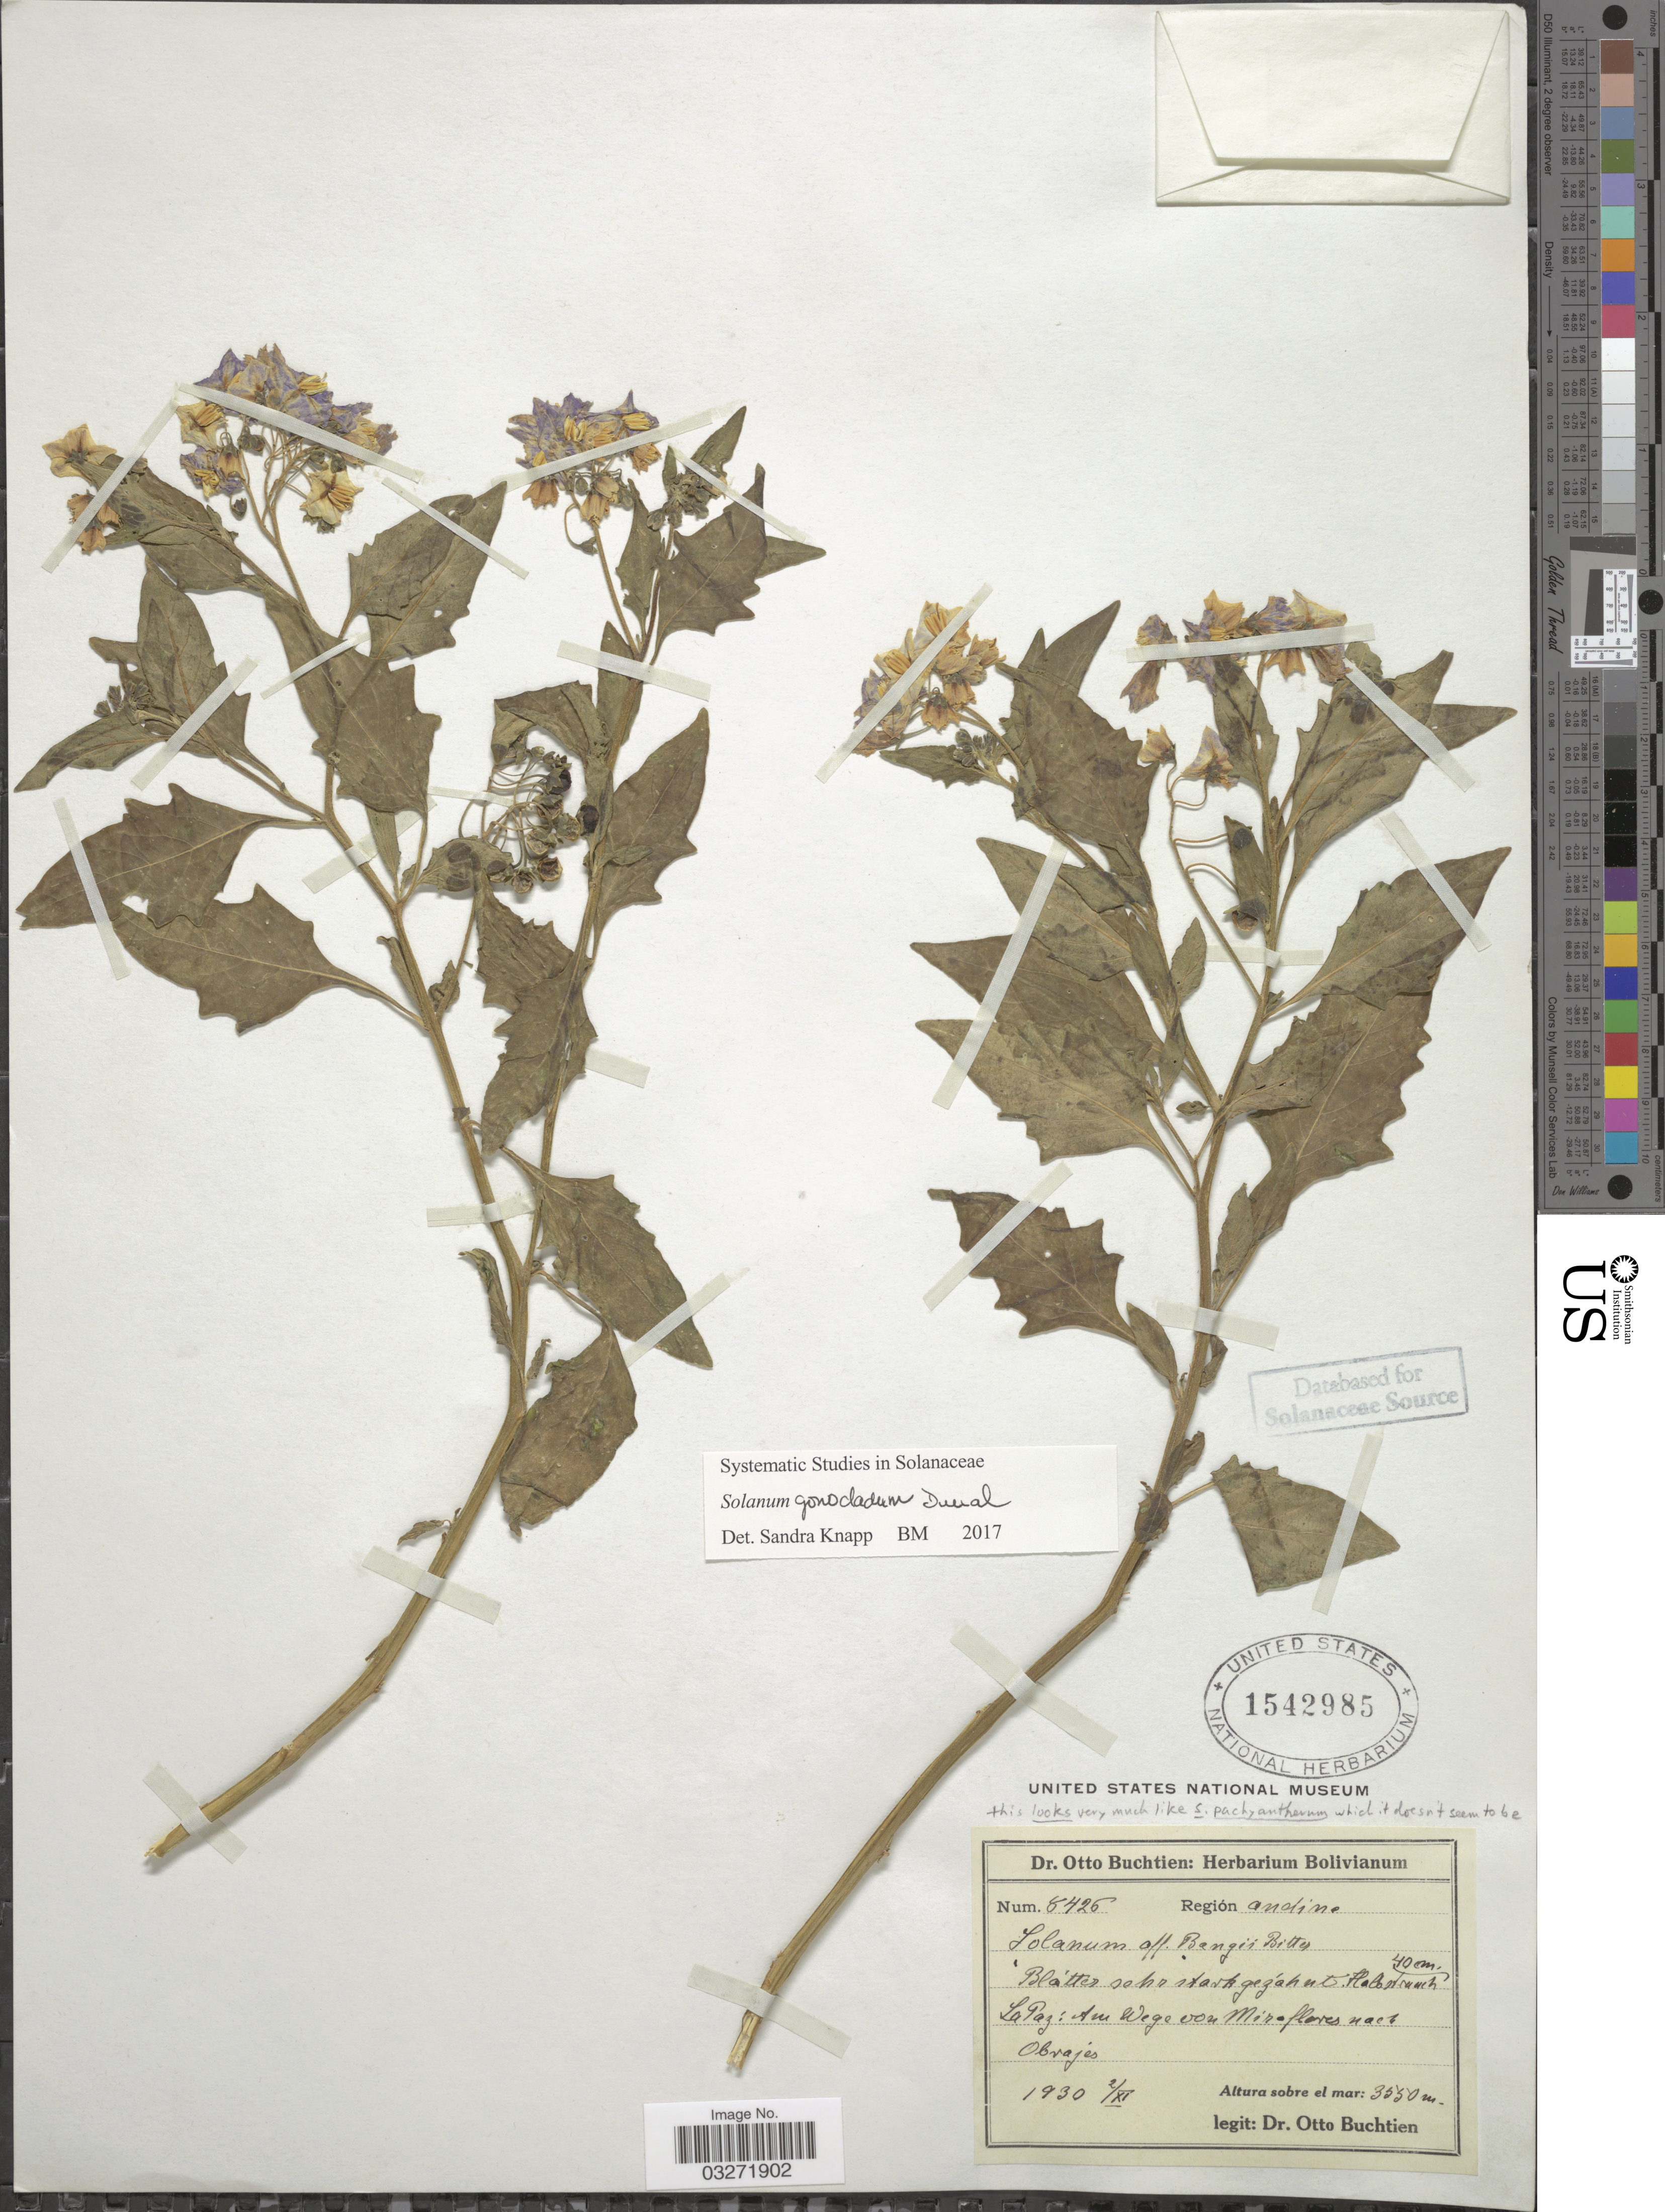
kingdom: Plantae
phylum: Tracheophyta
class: Magnoliopsida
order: Solanales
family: Solanaceae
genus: Solanum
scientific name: Solanum gonocladum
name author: Dunal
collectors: O. Buchtien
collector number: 8426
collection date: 1930-11-02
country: Bolivia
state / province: La Paz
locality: La Paz: Am Wege von Miraflores nach Obrajes.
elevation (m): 3550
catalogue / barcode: US 1542985